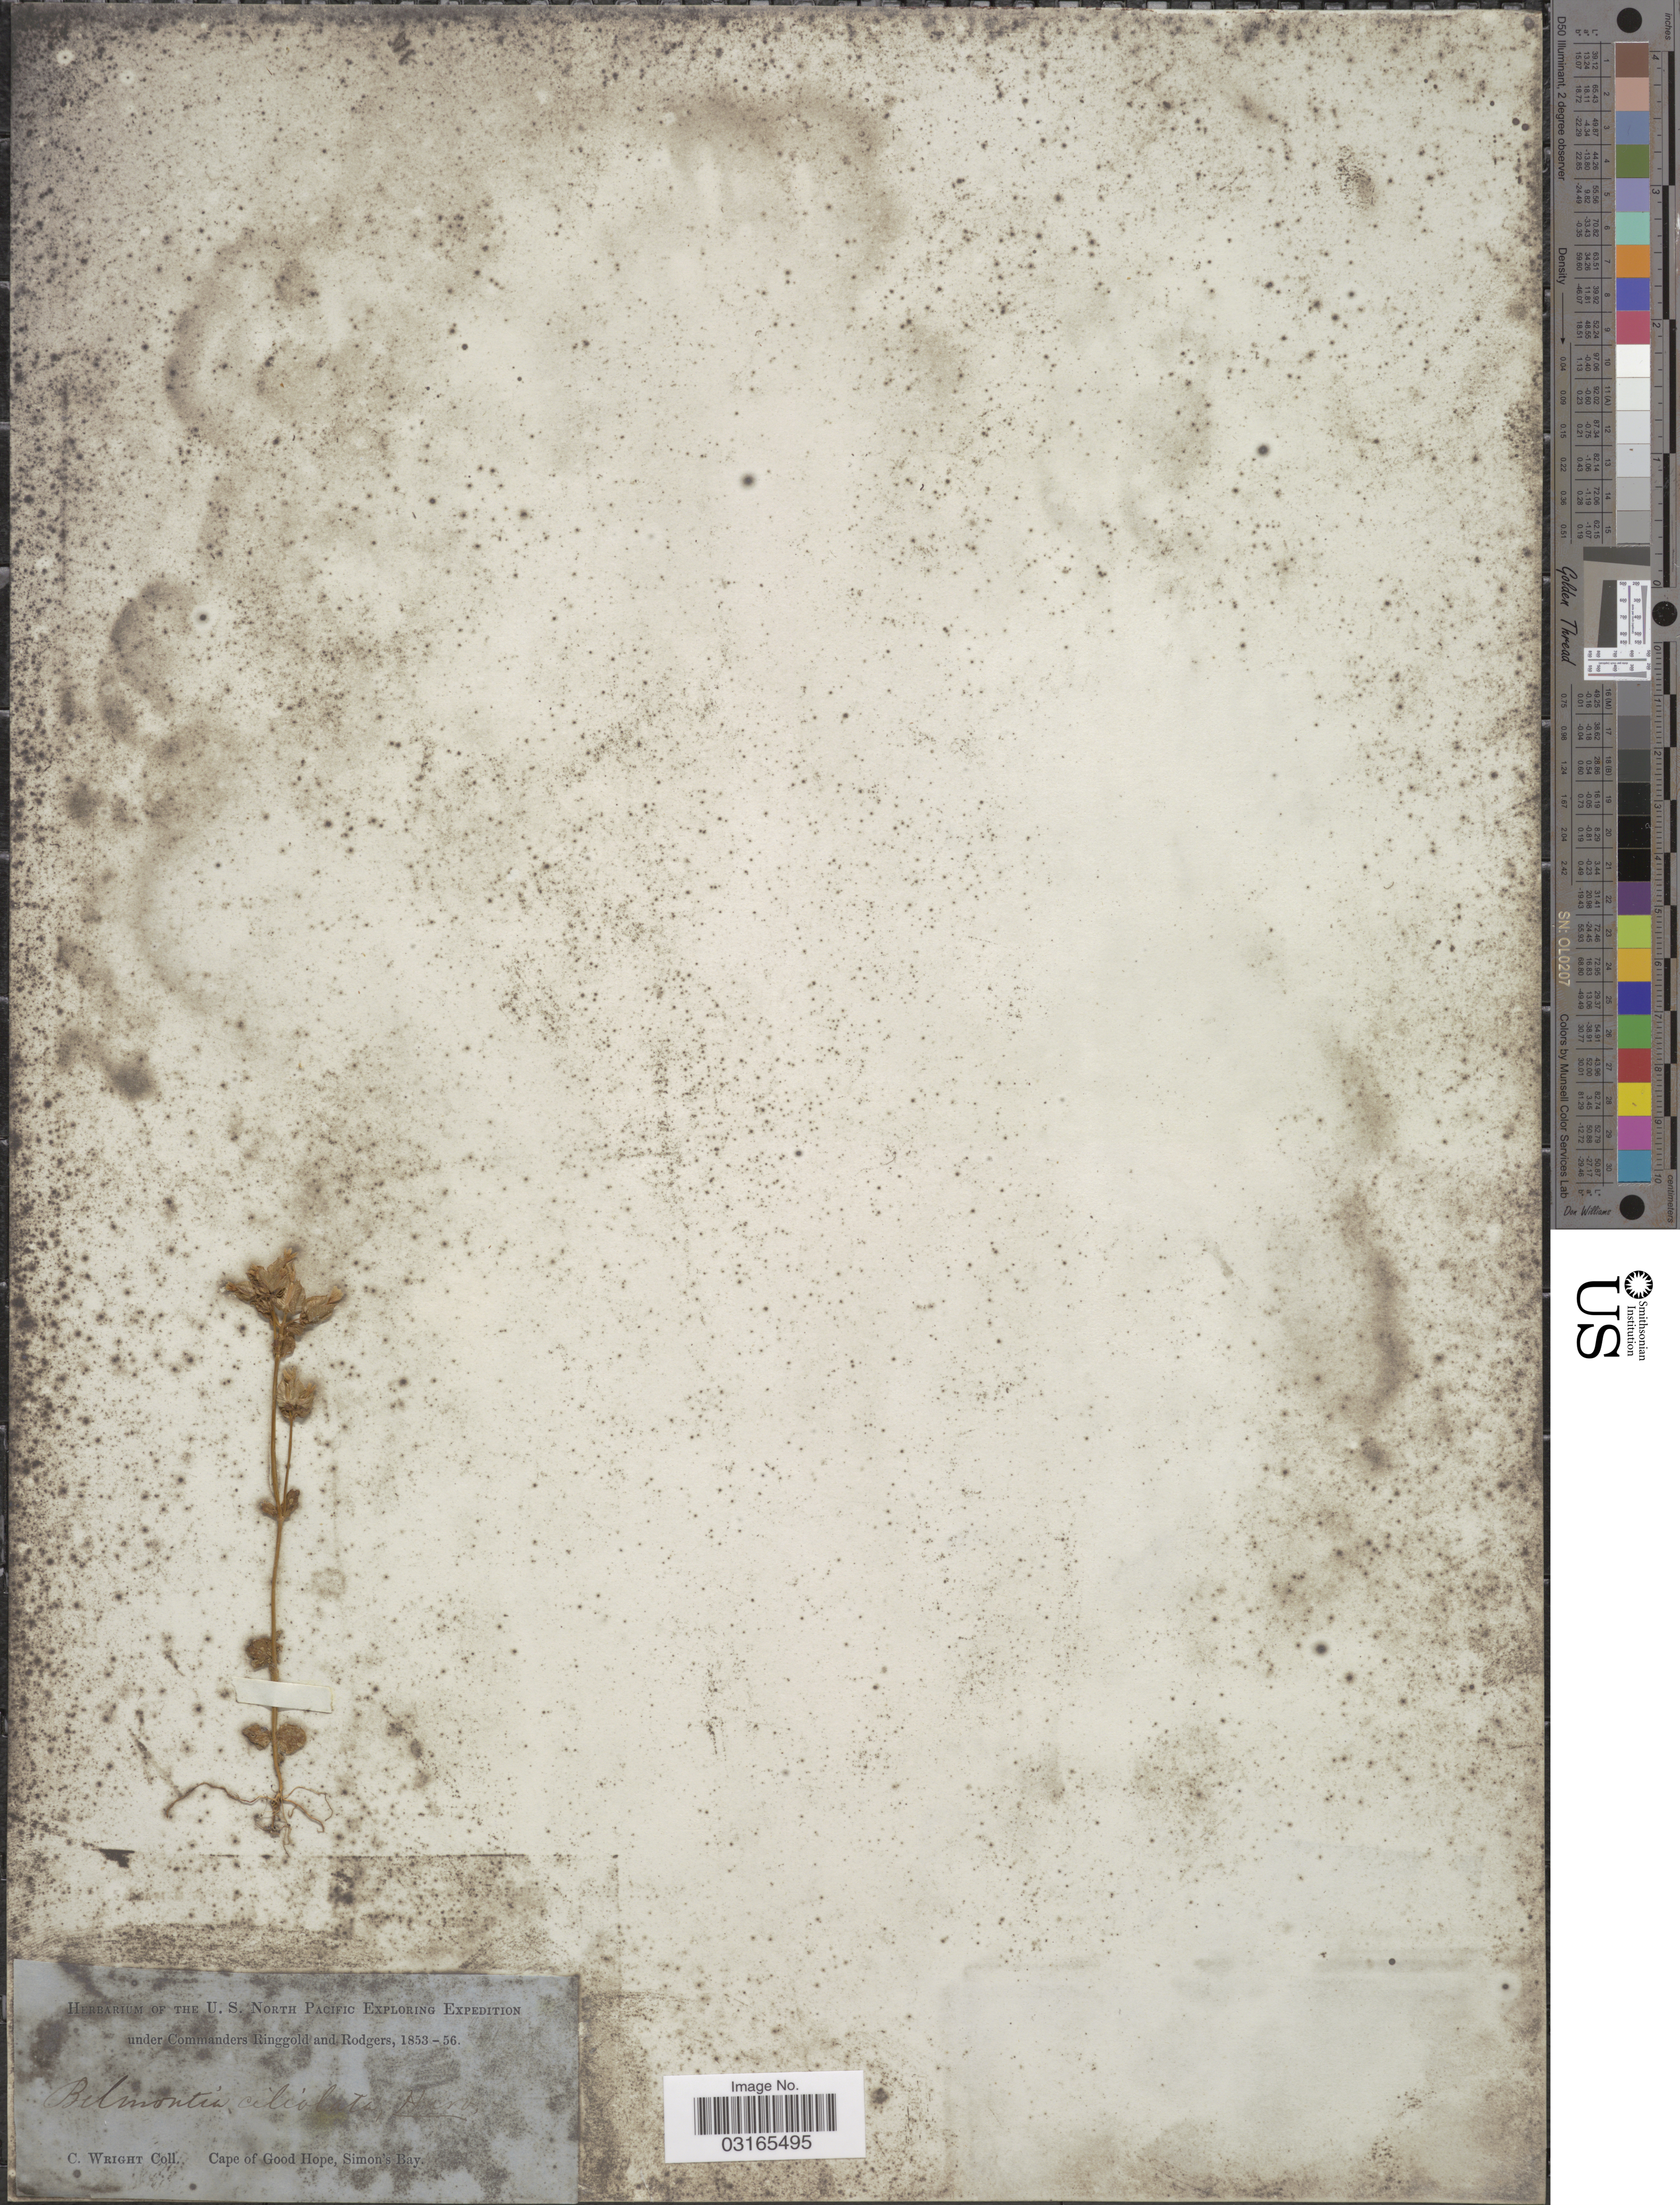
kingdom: Plantae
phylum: Tracheophyta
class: Magnoliopsida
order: Gentianales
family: Gentianaceae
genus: Belmontia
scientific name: Belmontia ciliolata ined.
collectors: C. Wright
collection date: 1853/1856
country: South Africa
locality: Cape of Good Hope, Simon's Bay.